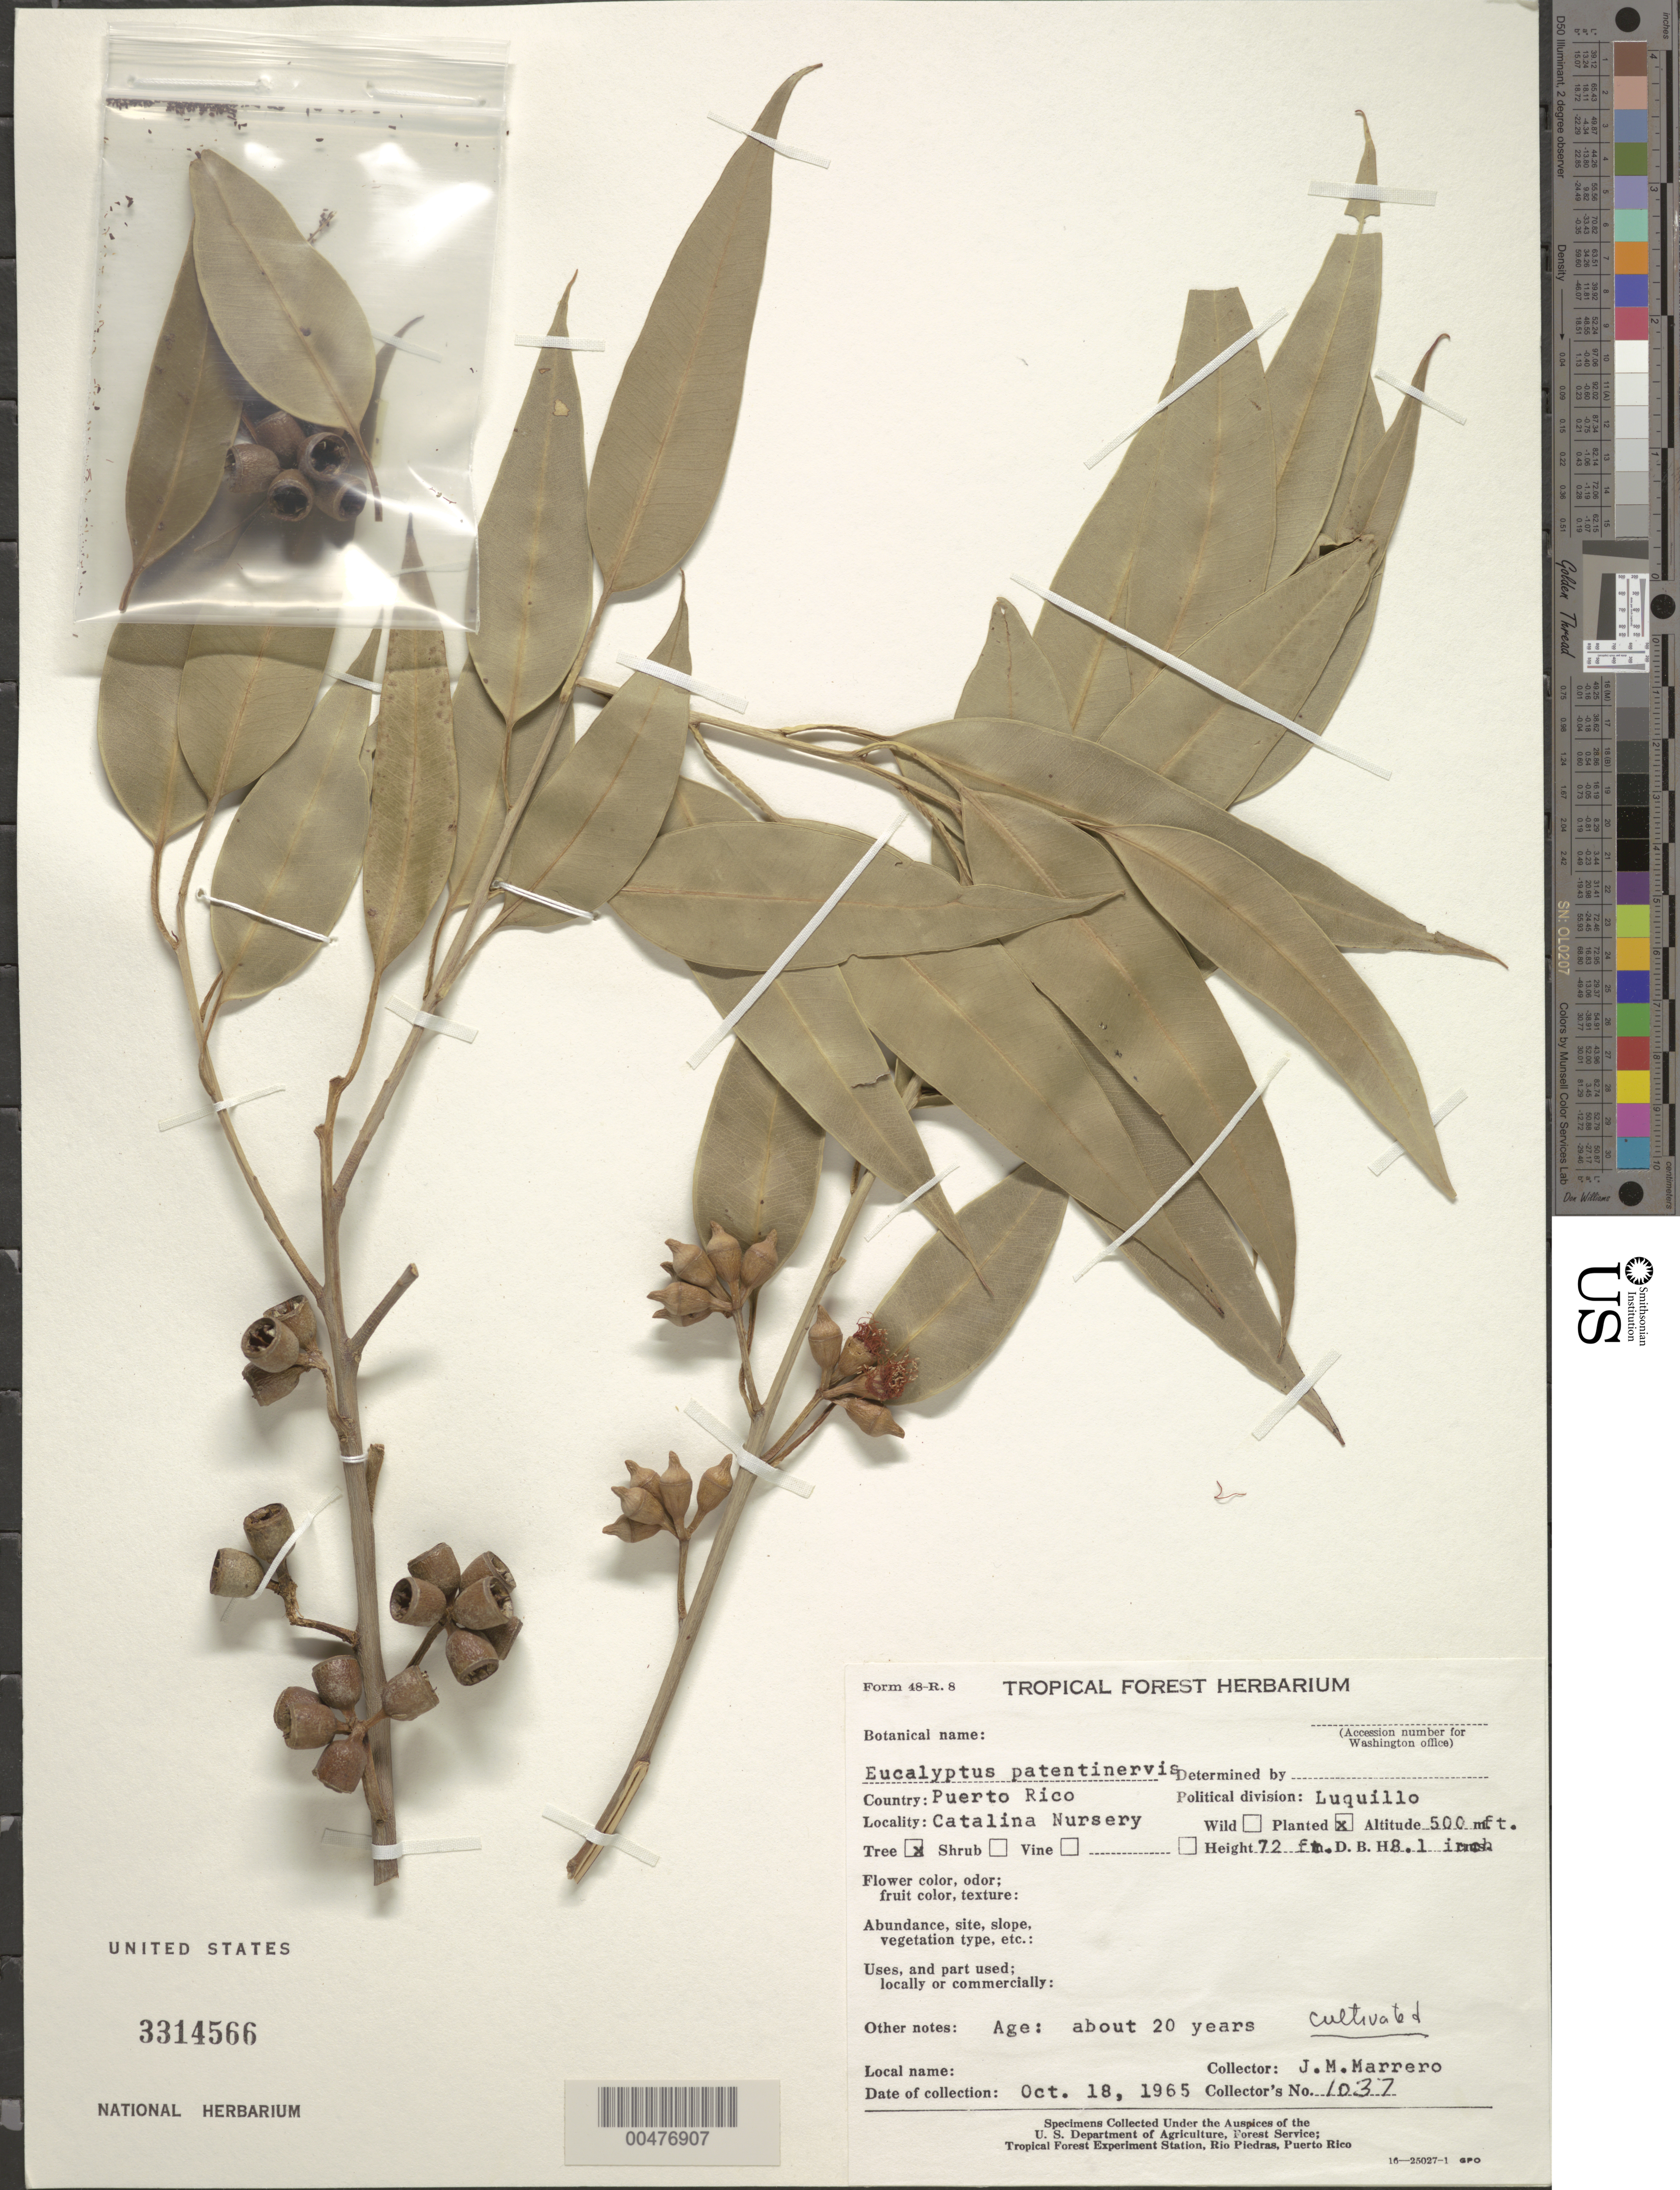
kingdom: Plantae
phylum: Tracheophyta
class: Magnoliopsida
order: Myrtales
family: Myrtaceae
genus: Eucalyptus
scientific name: Eucalyptus patentinervis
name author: R.T. Baker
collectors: J. Marrero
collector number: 1037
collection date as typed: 18 Oct 1965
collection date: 1965-10-18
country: Puerto Rico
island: Greater Antilles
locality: Catalina Nursery: Luquillo Forest.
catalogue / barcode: US 3314566